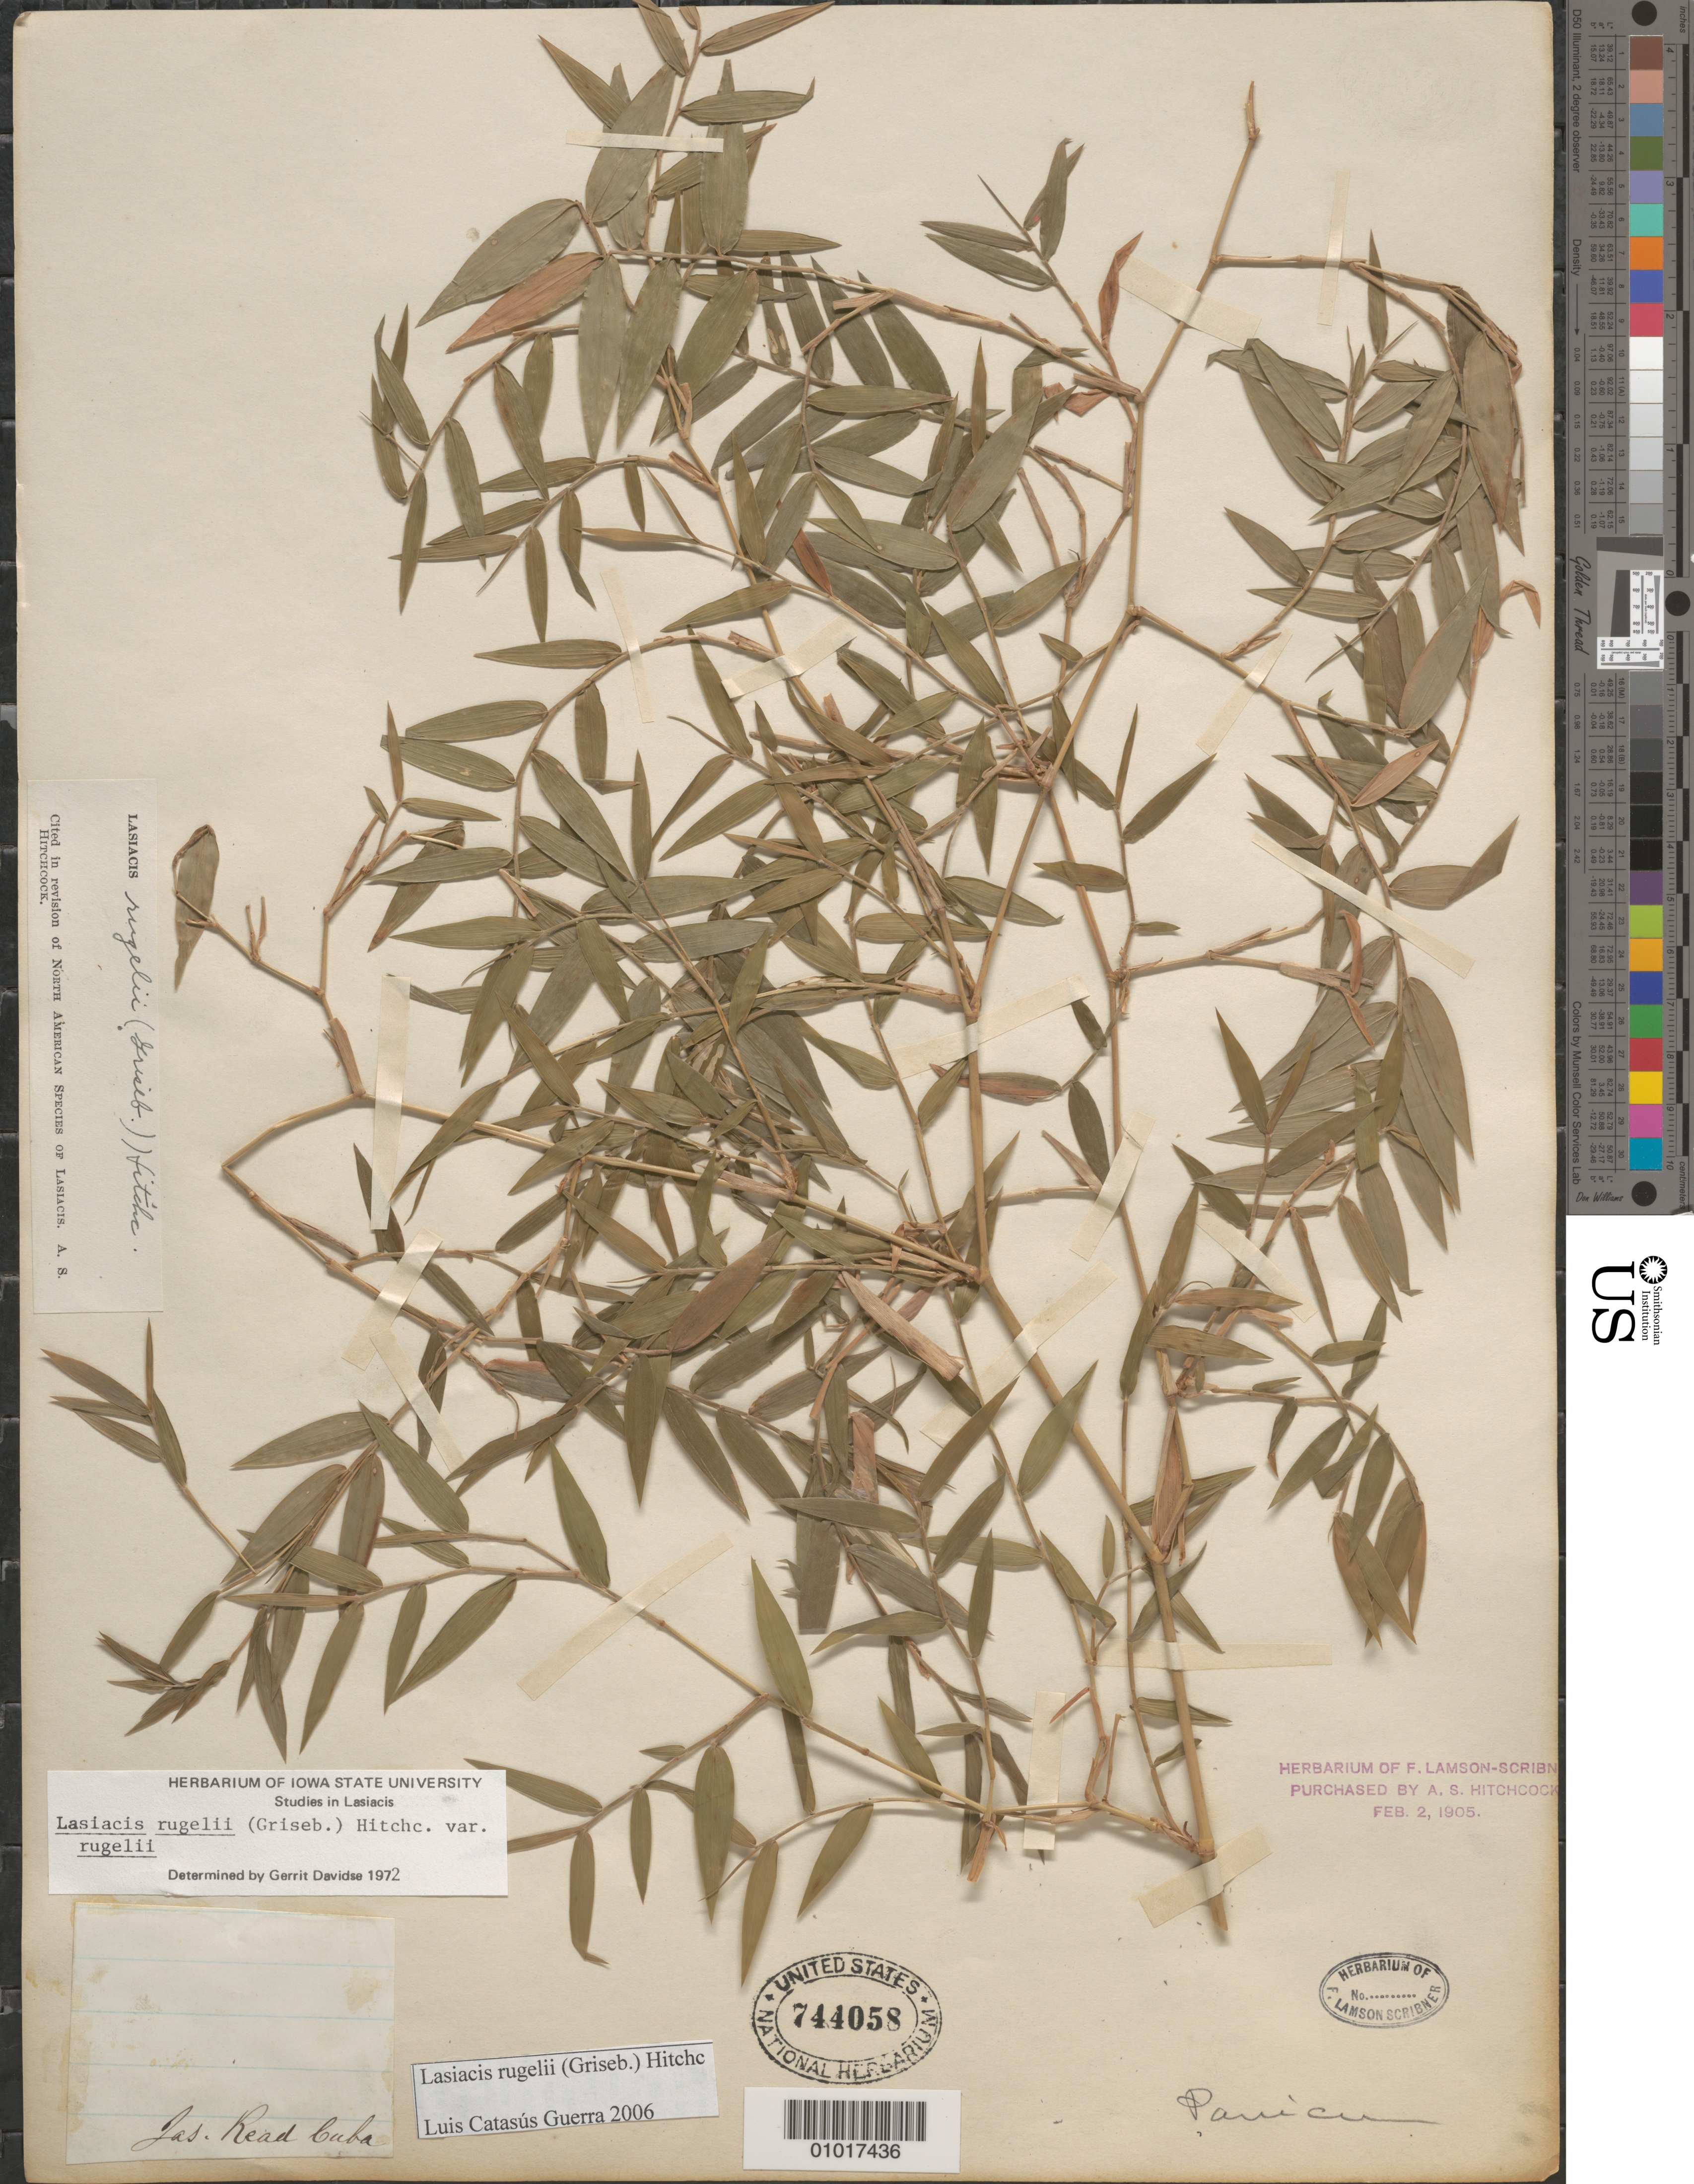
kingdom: Plantae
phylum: Tracheophyta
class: Liliopsida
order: Poales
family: Poaceae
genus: Lasiacis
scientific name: Lasiacis rugelii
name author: (Griseb.) Hitchc.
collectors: J. Reed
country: Cuba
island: Cuba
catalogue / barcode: US 744058